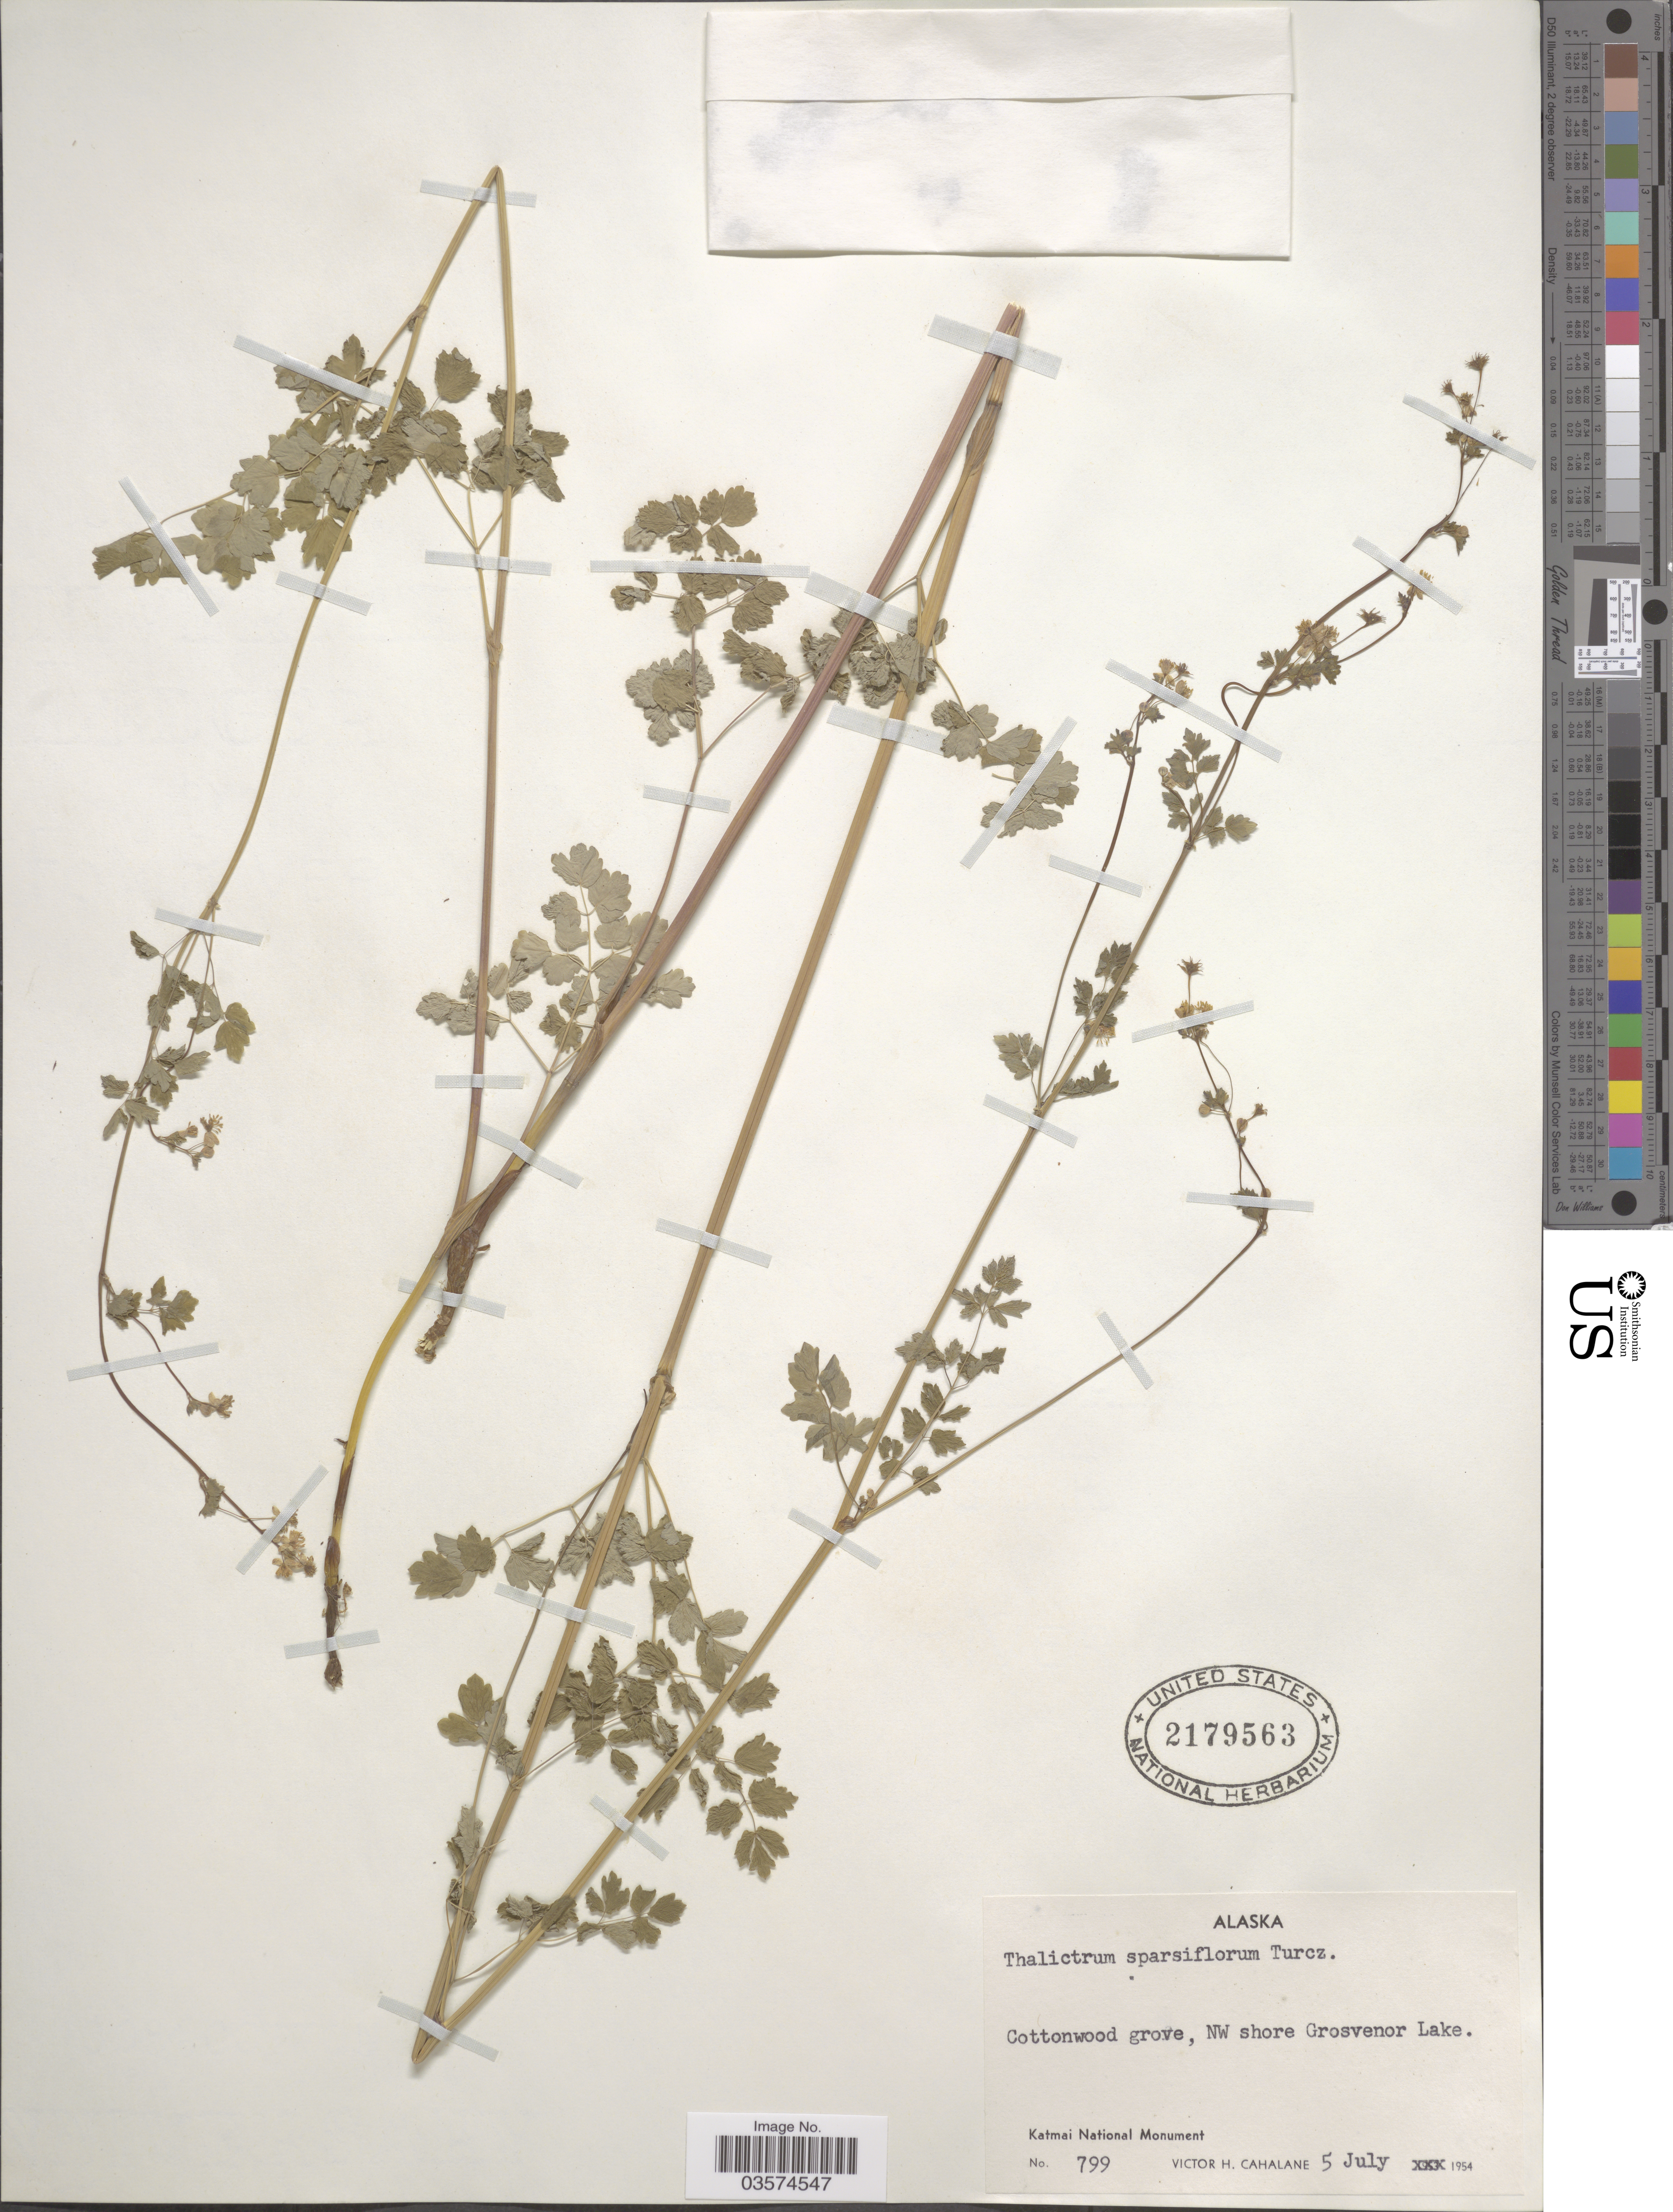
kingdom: Plantae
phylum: Tracheophyta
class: Magnoliopsida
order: Ranunculales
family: Ranunculaceae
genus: Thalictrum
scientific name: Thalictrum sparsiflorum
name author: Turcz. ex Fisch. & C.A. Mey.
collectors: V. Cahalane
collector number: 799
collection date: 1954-07-05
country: United States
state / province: Alaska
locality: Cottonwood grove, NW shore Grosvenor Lake. Katmai National Monument.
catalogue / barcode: US 2179563